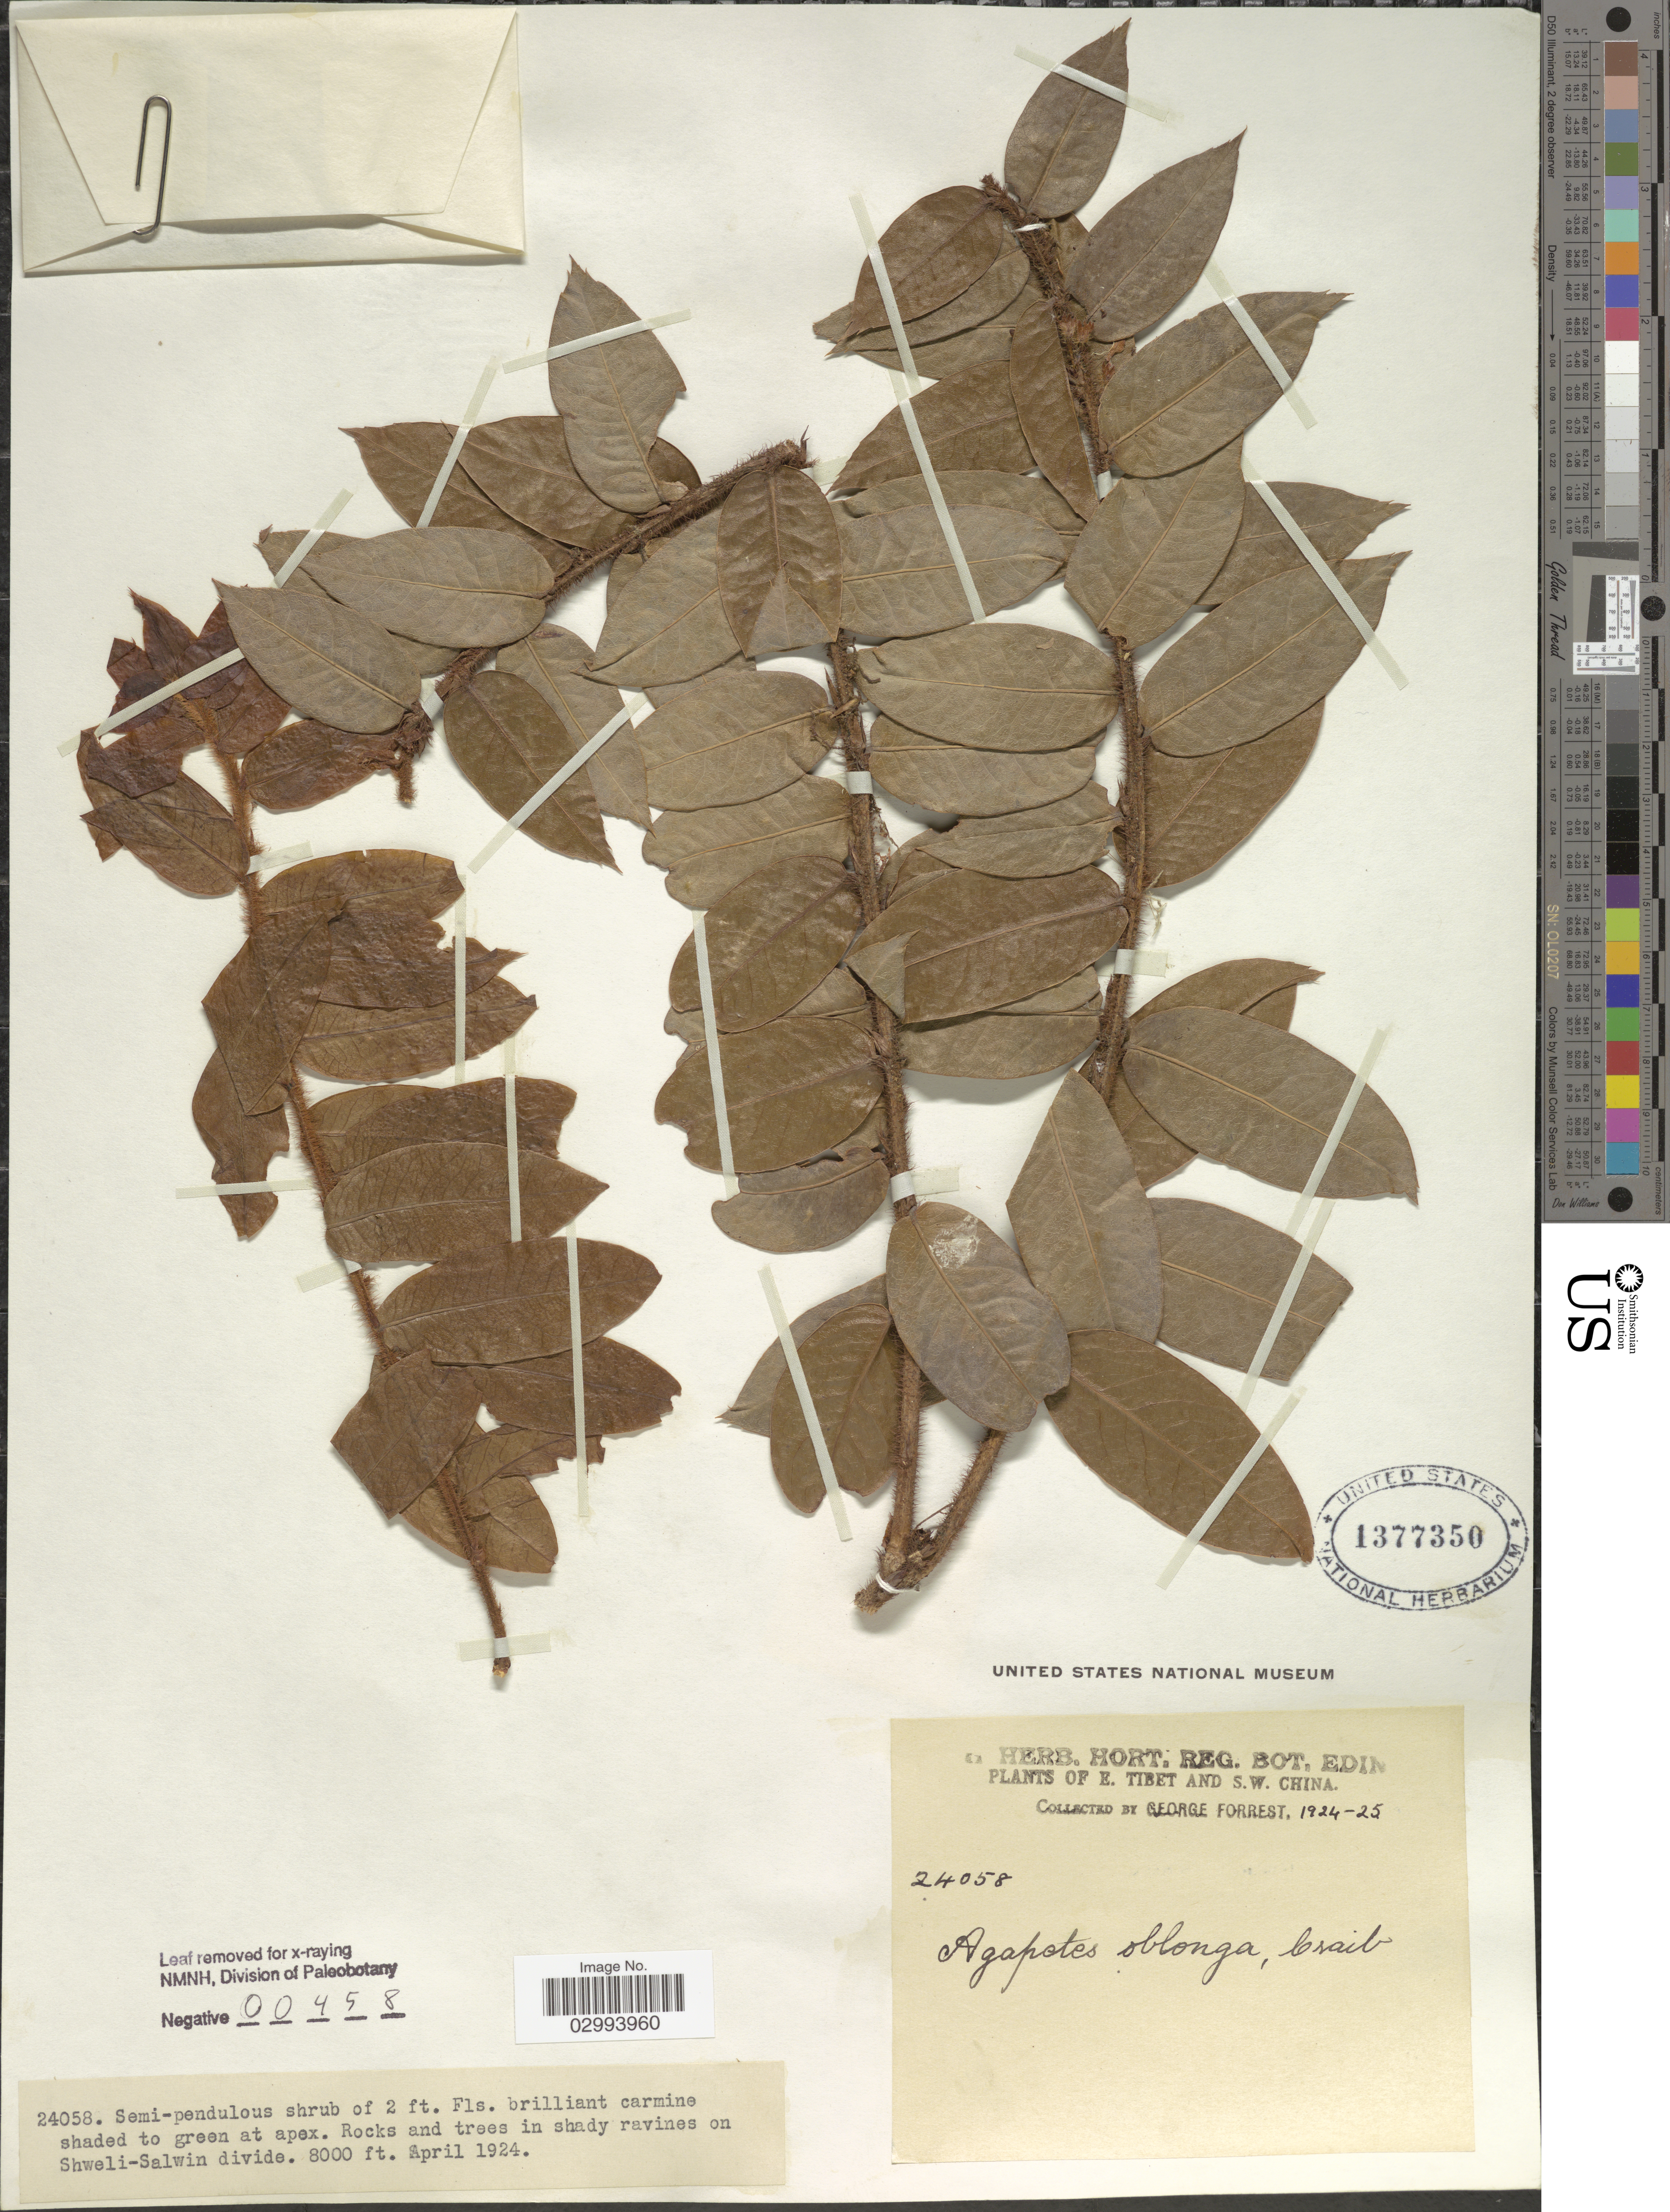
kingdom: Plantae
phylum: Tracheophyta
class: Magnoliopsida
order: Ericales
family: Ericaceae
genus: Agapetes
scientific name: Agapetes oblonga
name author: Craib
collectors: G. Forrest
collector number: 24058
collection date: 1924-04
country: China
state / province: Xizang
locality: E. Tibet and S. W. China. Rocks and trees in shady ravines on Shweli-Salwin divide.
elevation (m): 2438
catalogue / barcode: US 1377350